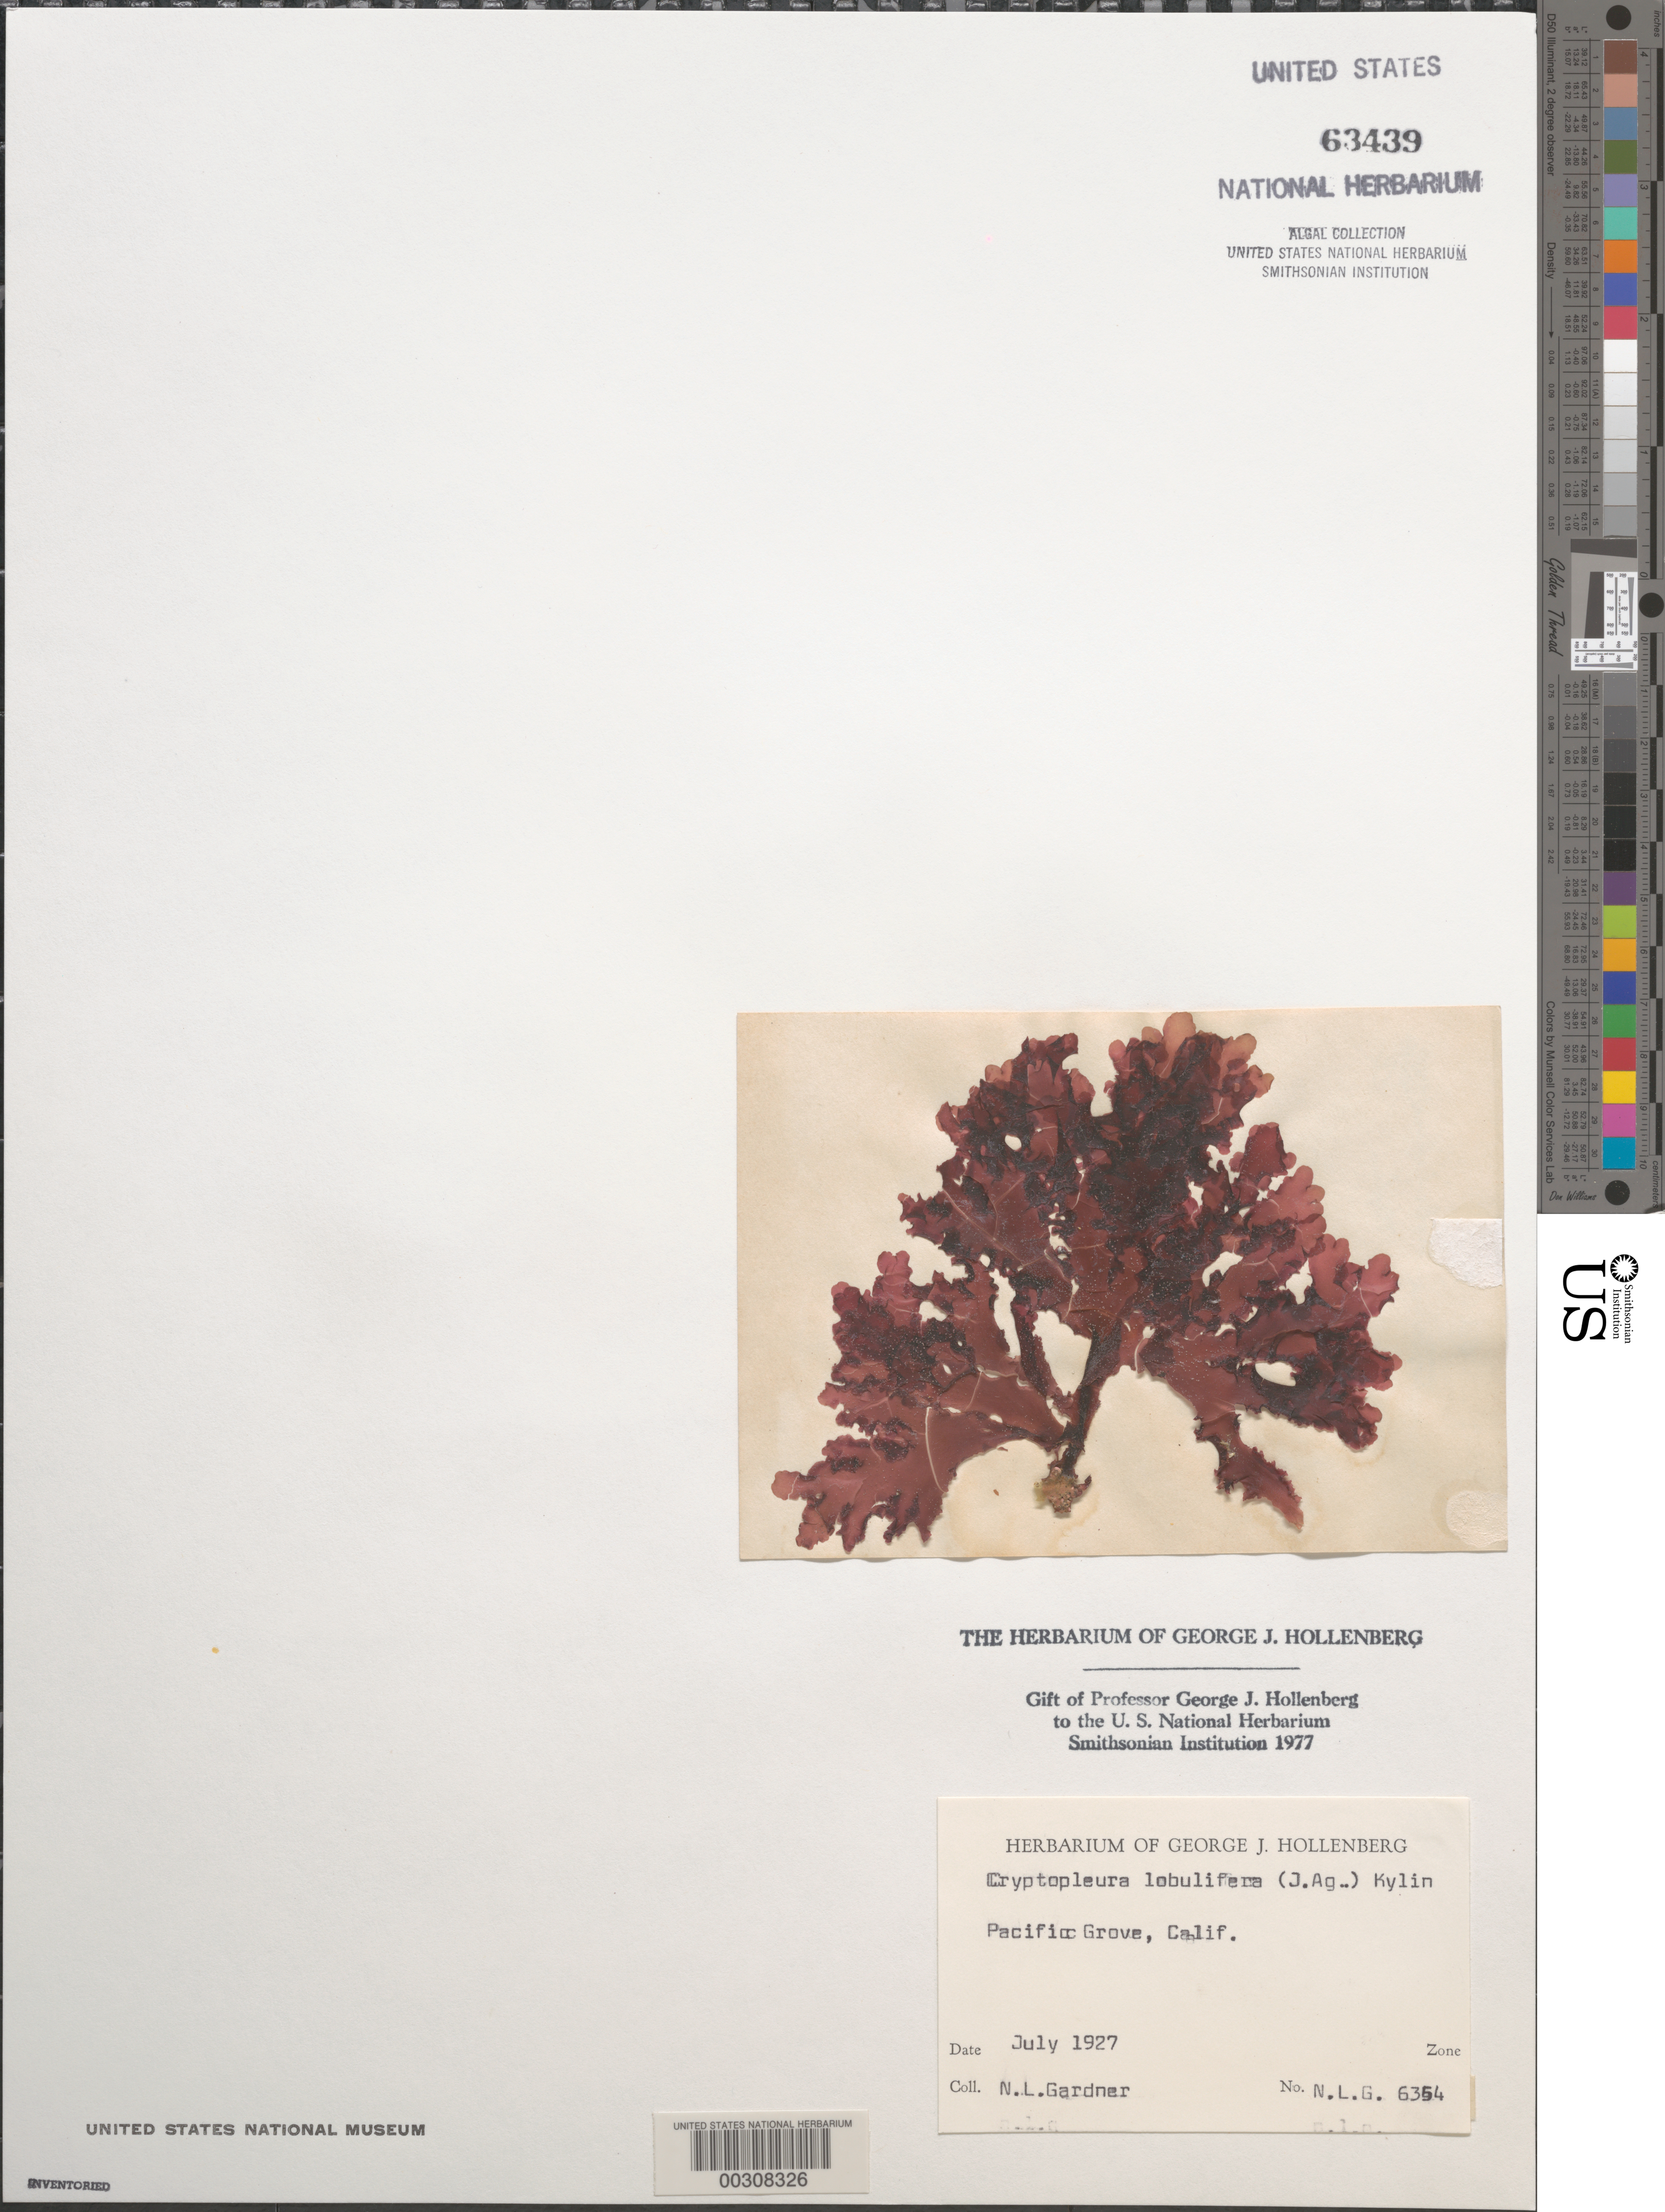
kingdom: Plantae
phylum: Rhodophyta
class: Florideophyceae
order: Ceramiales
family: Delesseriaceae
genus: Cryptopleura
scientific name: Cryptopleura lobulifera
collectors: N. Gardner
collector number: NLG 6354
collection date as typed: Jul 1927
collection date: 1927-07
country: United States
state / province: California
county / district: Monterey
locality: Pacific Grove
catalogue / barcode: US 63439